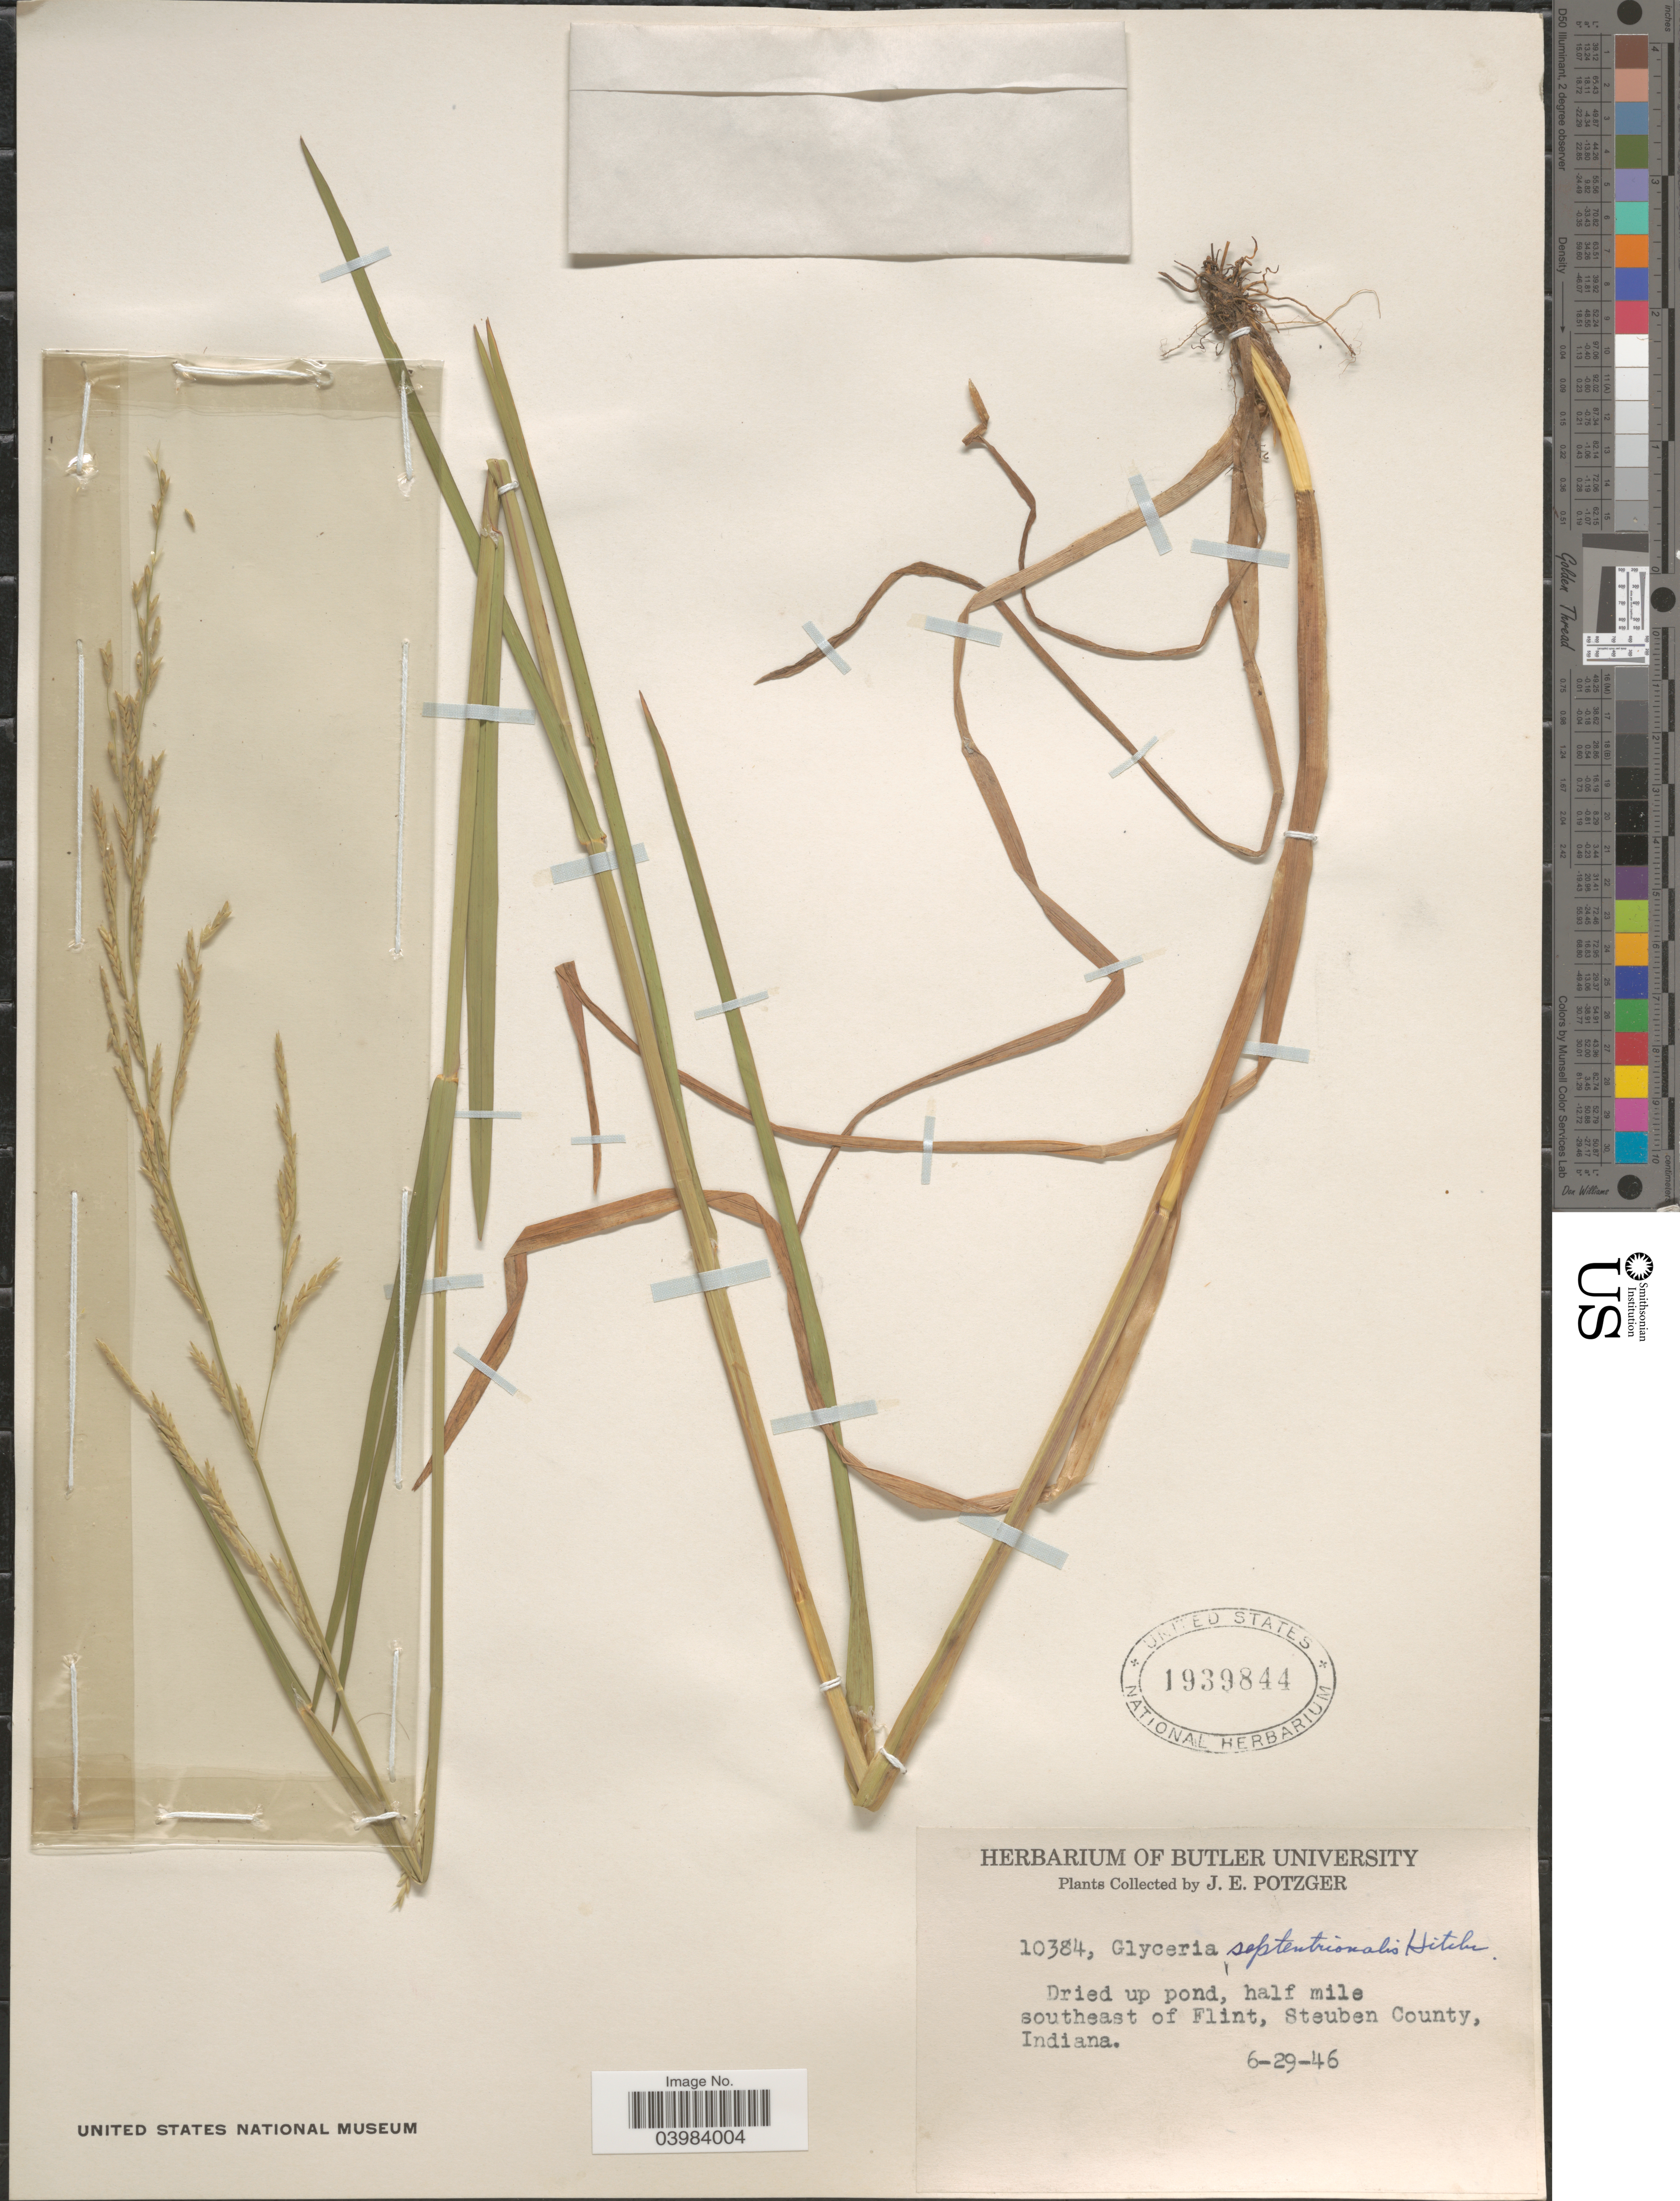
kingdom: Plantae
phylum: Tracheophyta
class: Liliopsida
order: Poales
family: Poaceae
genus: Glyceria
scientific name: Glyceria septentrionalis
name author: Hitchc.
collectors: J. Potzger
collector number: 10384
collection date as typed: Transcribed d/m/y: 29/6/46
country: United States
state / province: Indiana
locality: Dried up pond, half mile southeast of Flint, Steuben County.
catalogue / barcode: US 1939844